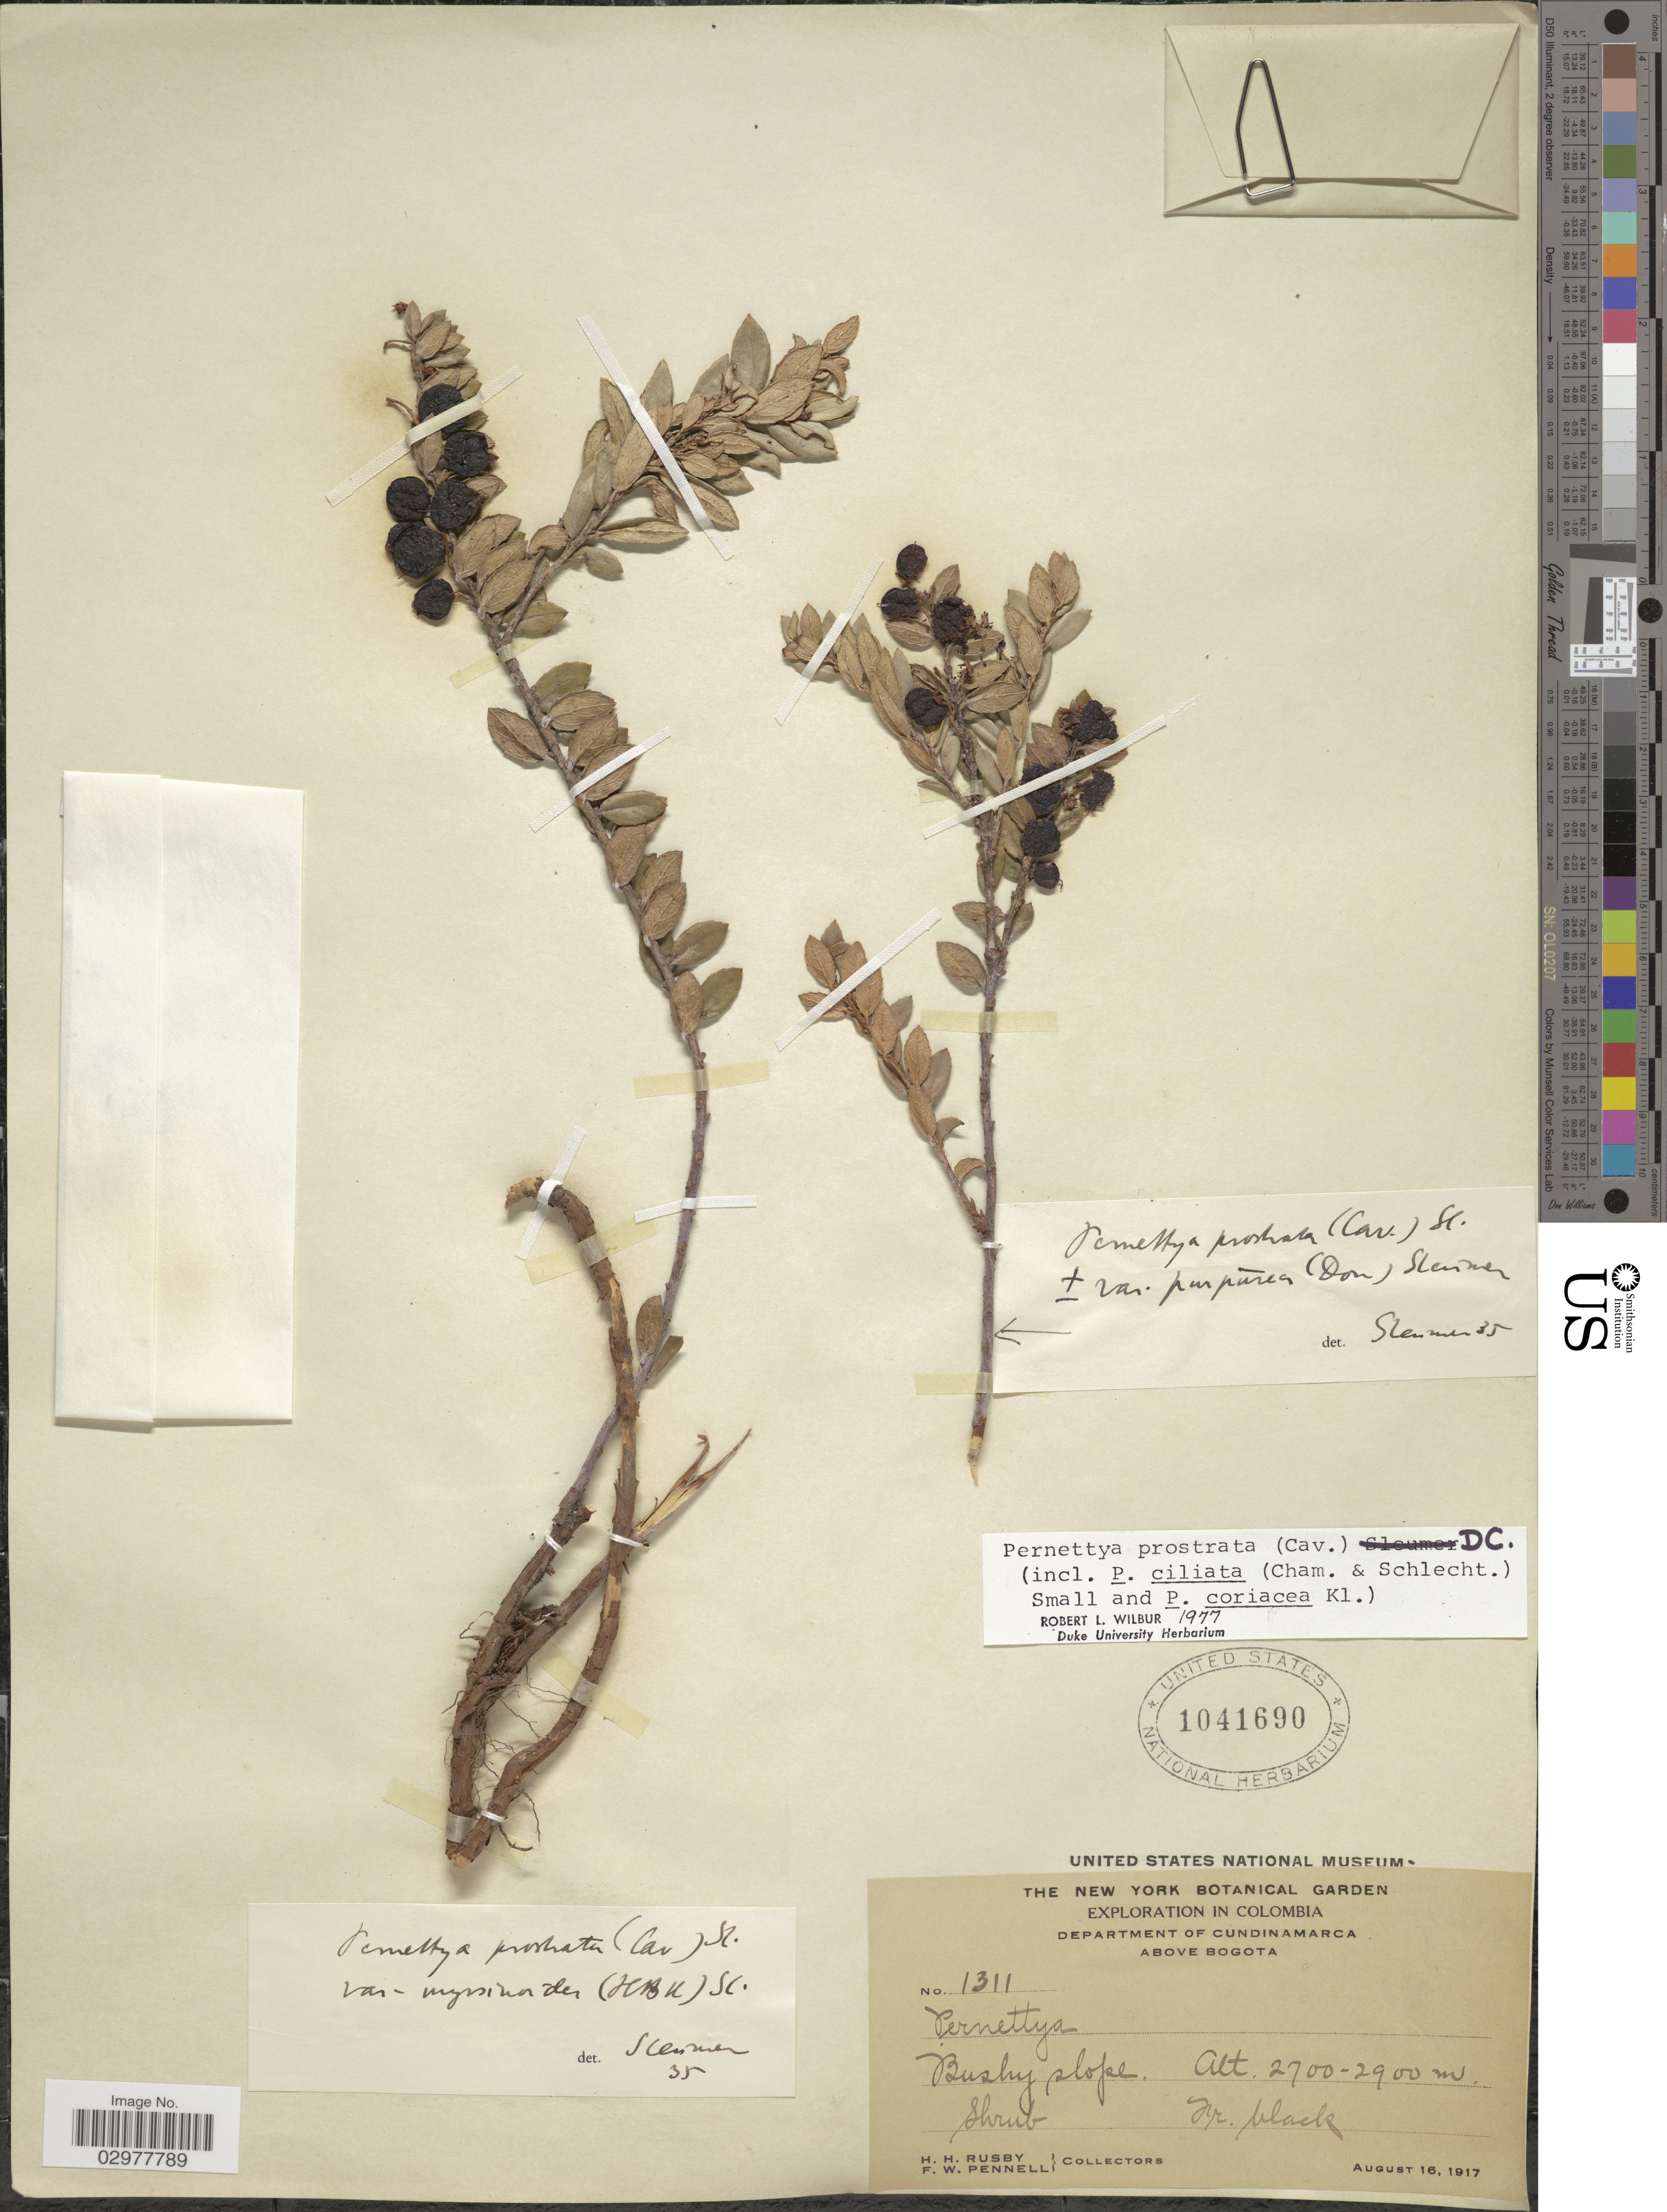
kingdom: Plantae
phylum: Tracheophyta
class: Magnoliopsida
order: Ericales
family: Ericaceae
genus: Pernettya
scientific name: Pernettya prostrata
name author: (Cav.) DC.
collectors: H. H. Rusby & F. W. Pennell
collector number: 1311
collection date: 1917-08-16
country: Colombia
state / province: Cundinamarca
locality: Department of Cundinamarca, Above Bogota.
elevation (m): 2700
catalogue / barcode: US 1041690